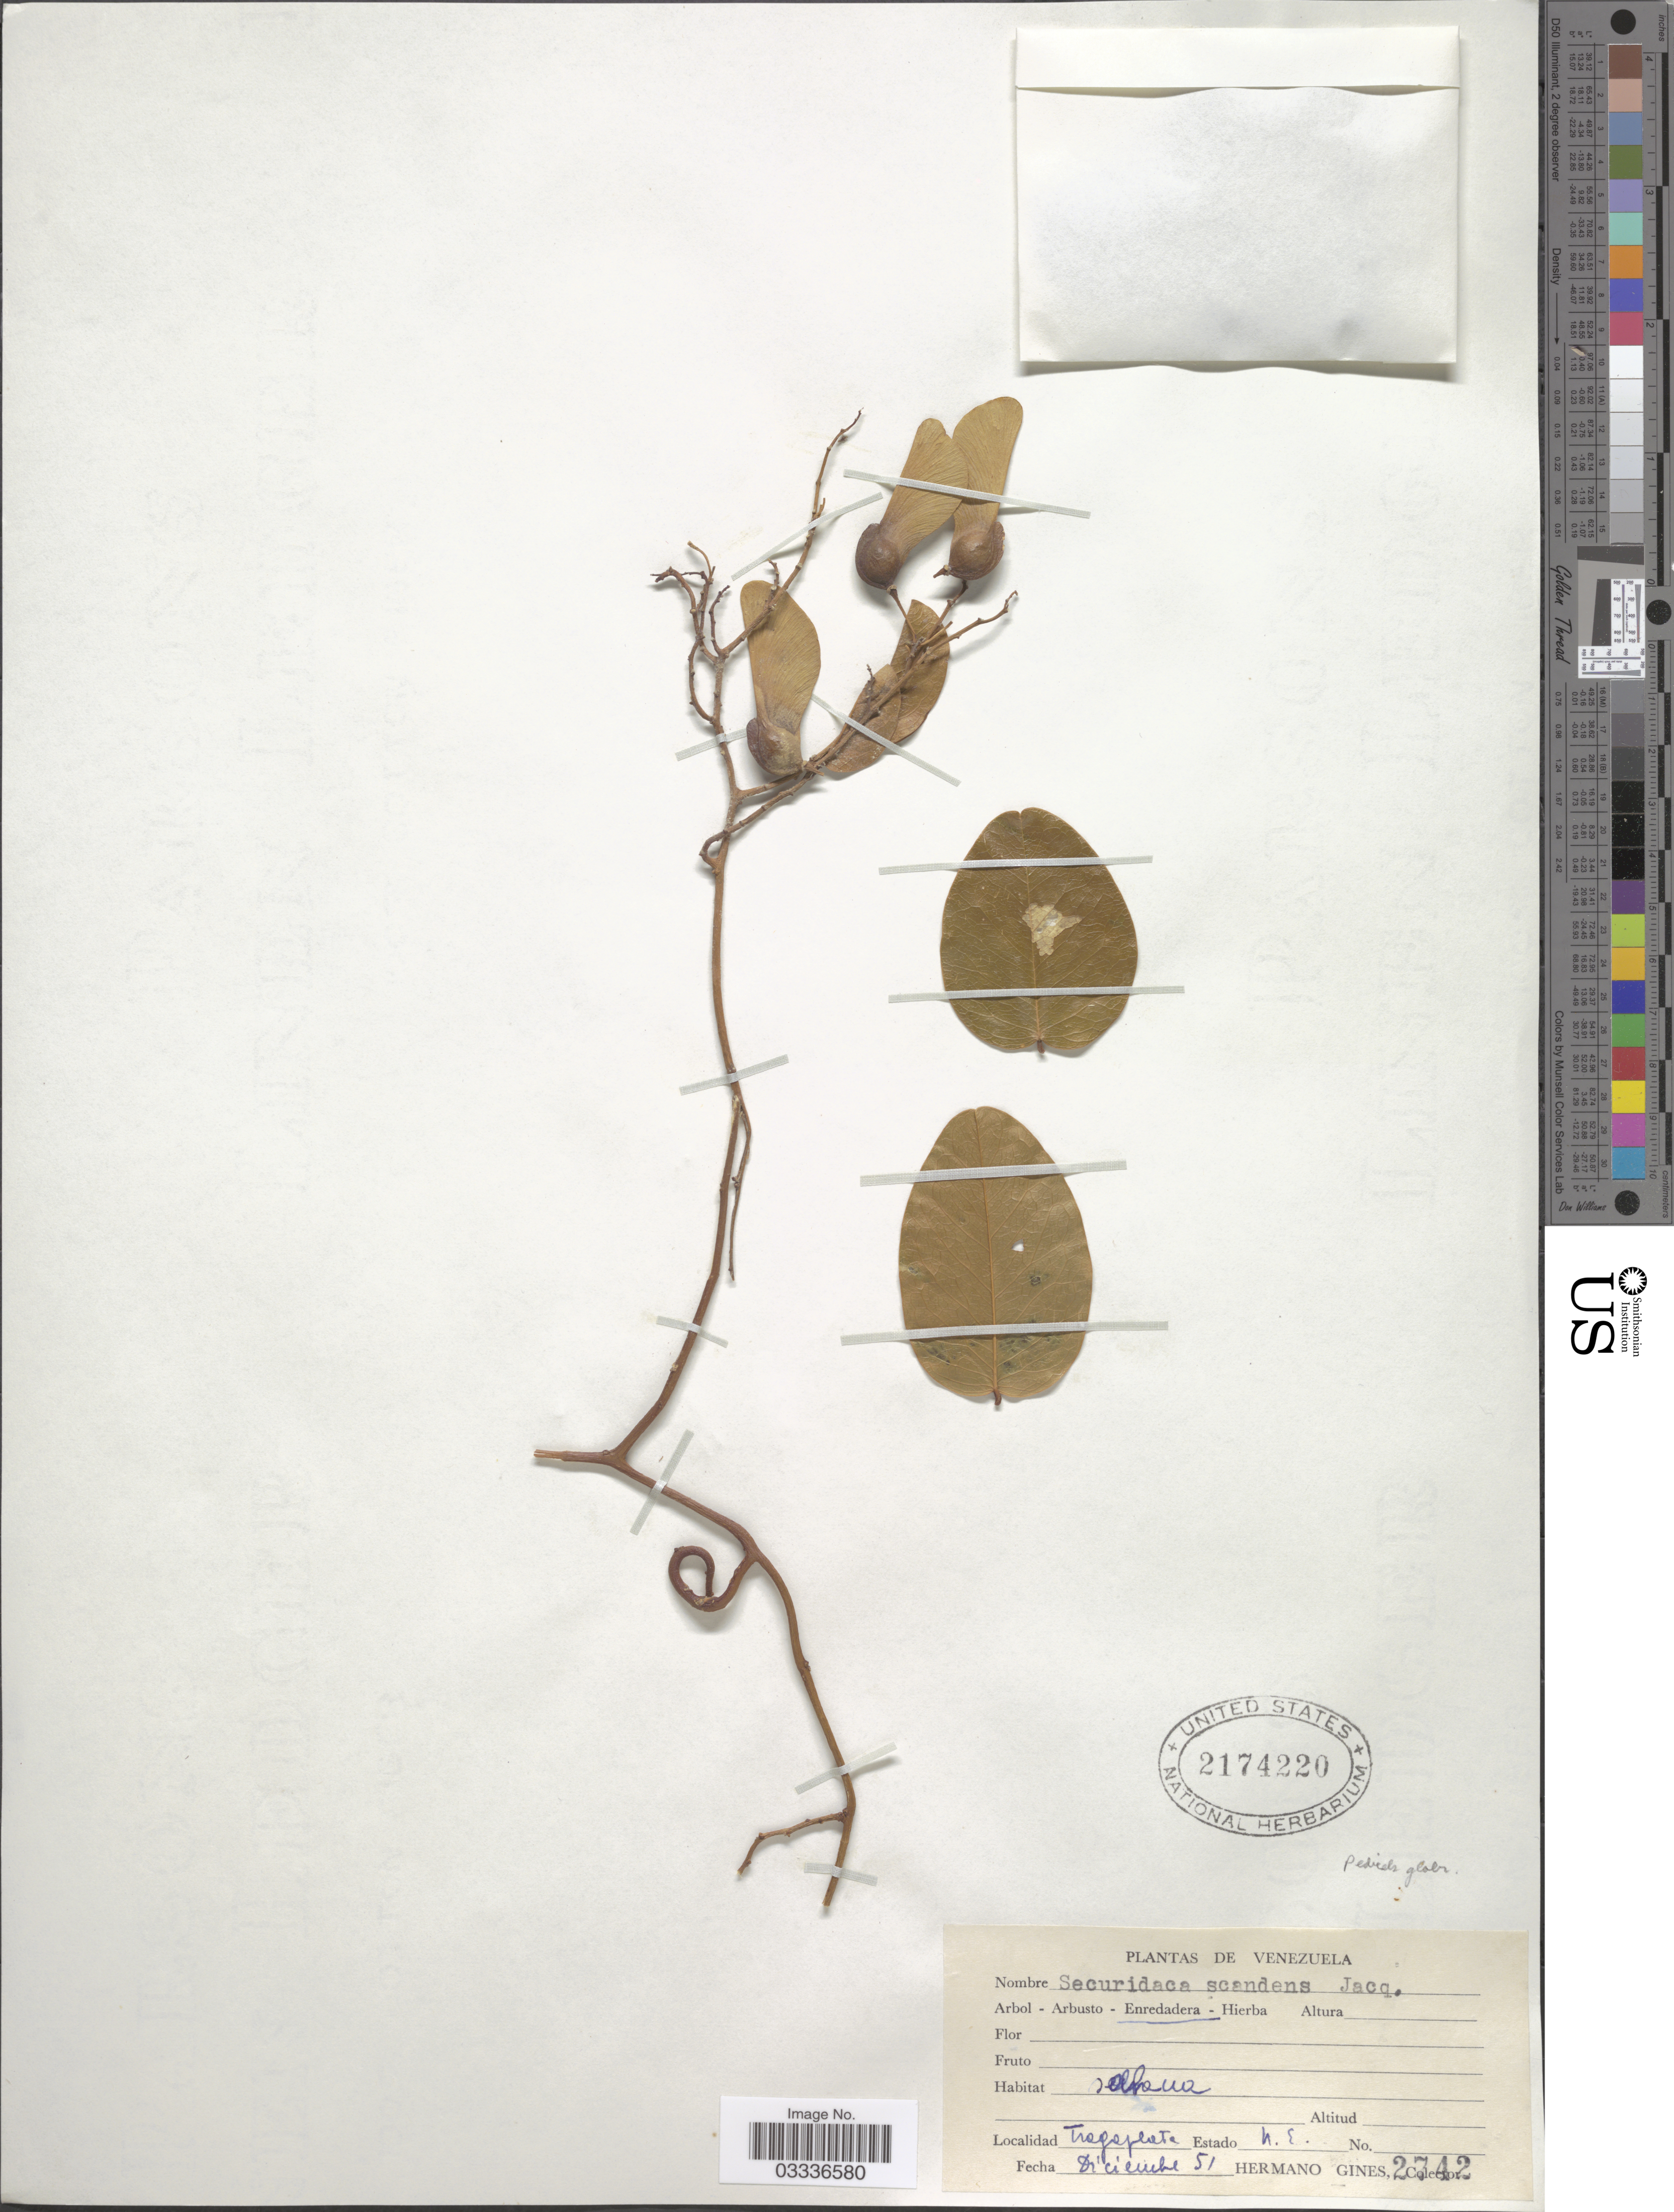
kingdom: Plantae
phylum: Tracheophyta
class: Magnoliopsida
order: Fabales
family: Polygalaceae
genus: Securidaca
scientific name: Securidaca scandens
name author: Jacq.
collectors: Bro. Gines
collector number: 2342*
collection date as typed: Transcribed d/m/y: /12/51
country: Venezuela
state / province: Nueva Esparta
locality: Tragaplata.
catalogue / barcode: US 2174220